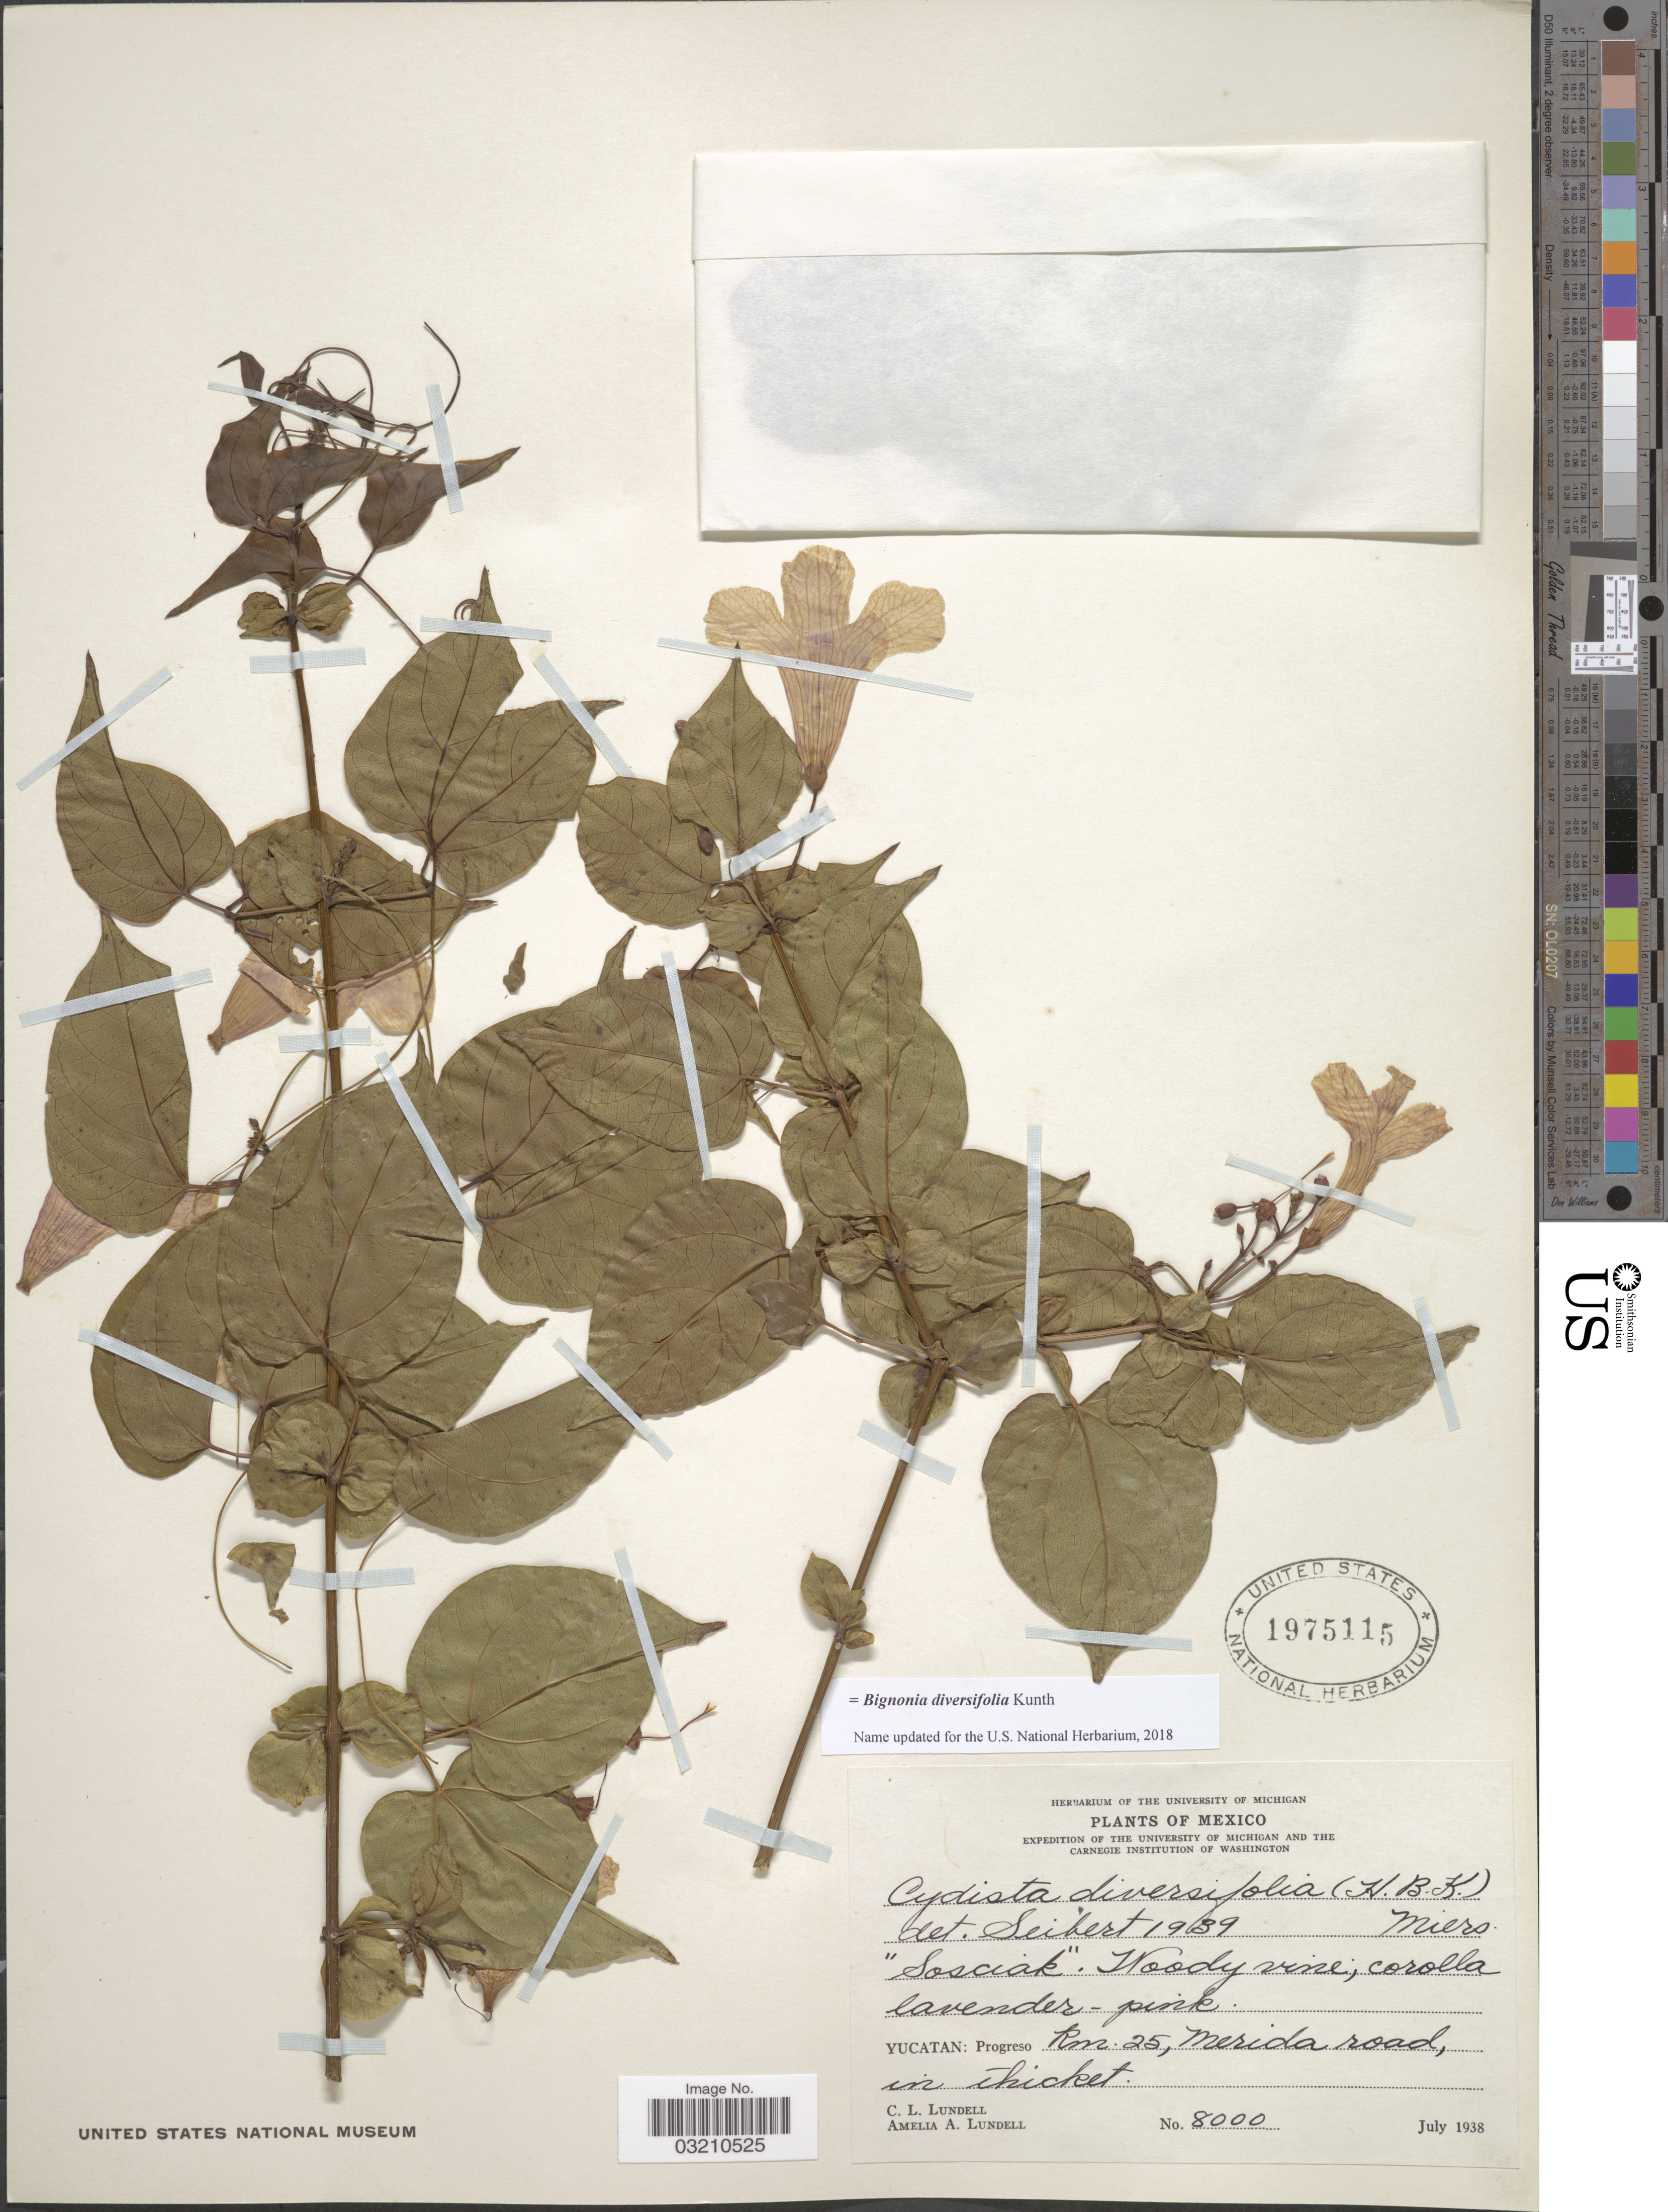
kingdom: Plantae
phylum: Tracheophyta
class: Magnoliopsida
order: Lamiales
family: Bignoniaceae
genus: Bignonia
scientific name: Bignonia diversifolia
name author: Kunth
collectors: C. L. Lundell & A. A. Lundell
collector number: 8000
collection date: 1938-07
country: Mexico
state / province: Yucatán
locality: Progreso km. 25, Merida road.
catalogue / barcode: US 1975115